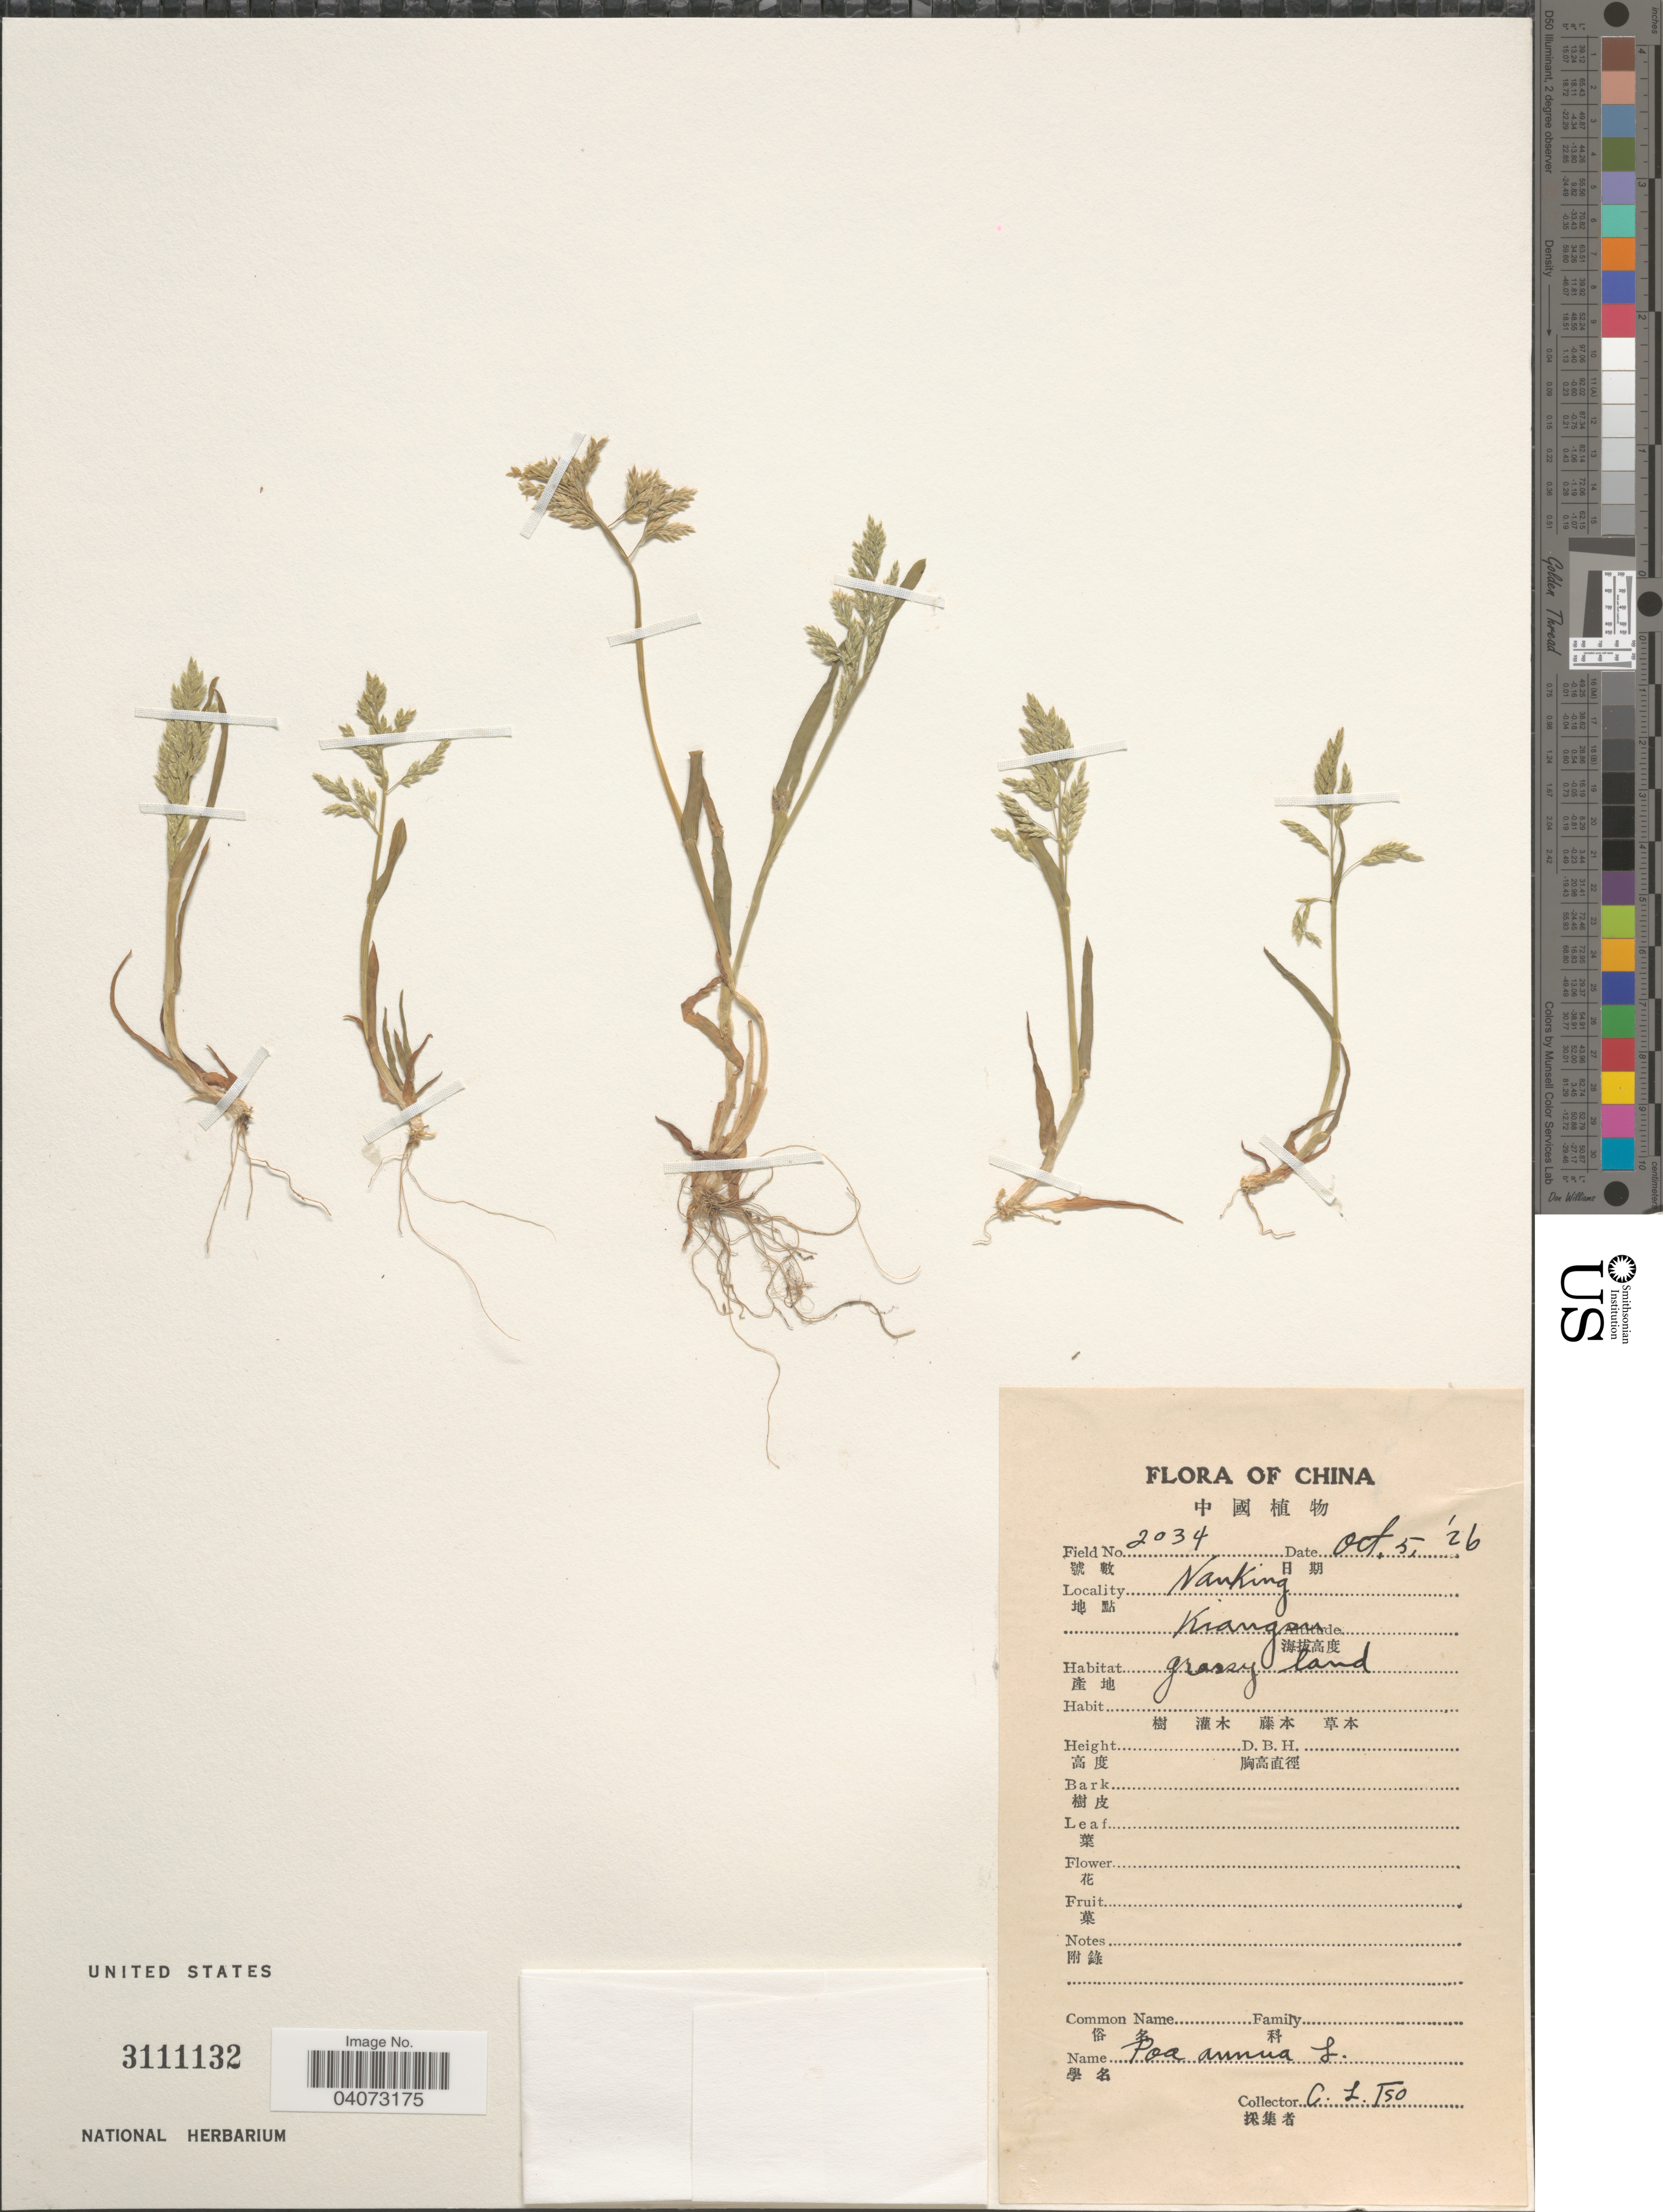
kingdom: Plantae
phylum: Tracheophyta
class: Liliopsida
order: Poales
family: Poaceae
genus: Poa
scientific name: Poa annua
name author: L.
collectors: C. Tso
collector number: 2034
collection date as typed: Transcribed d/m/y: 5/10/26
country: China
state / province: Jiangsu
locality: Nanking. Kiangsu.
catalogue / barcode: US 3111132